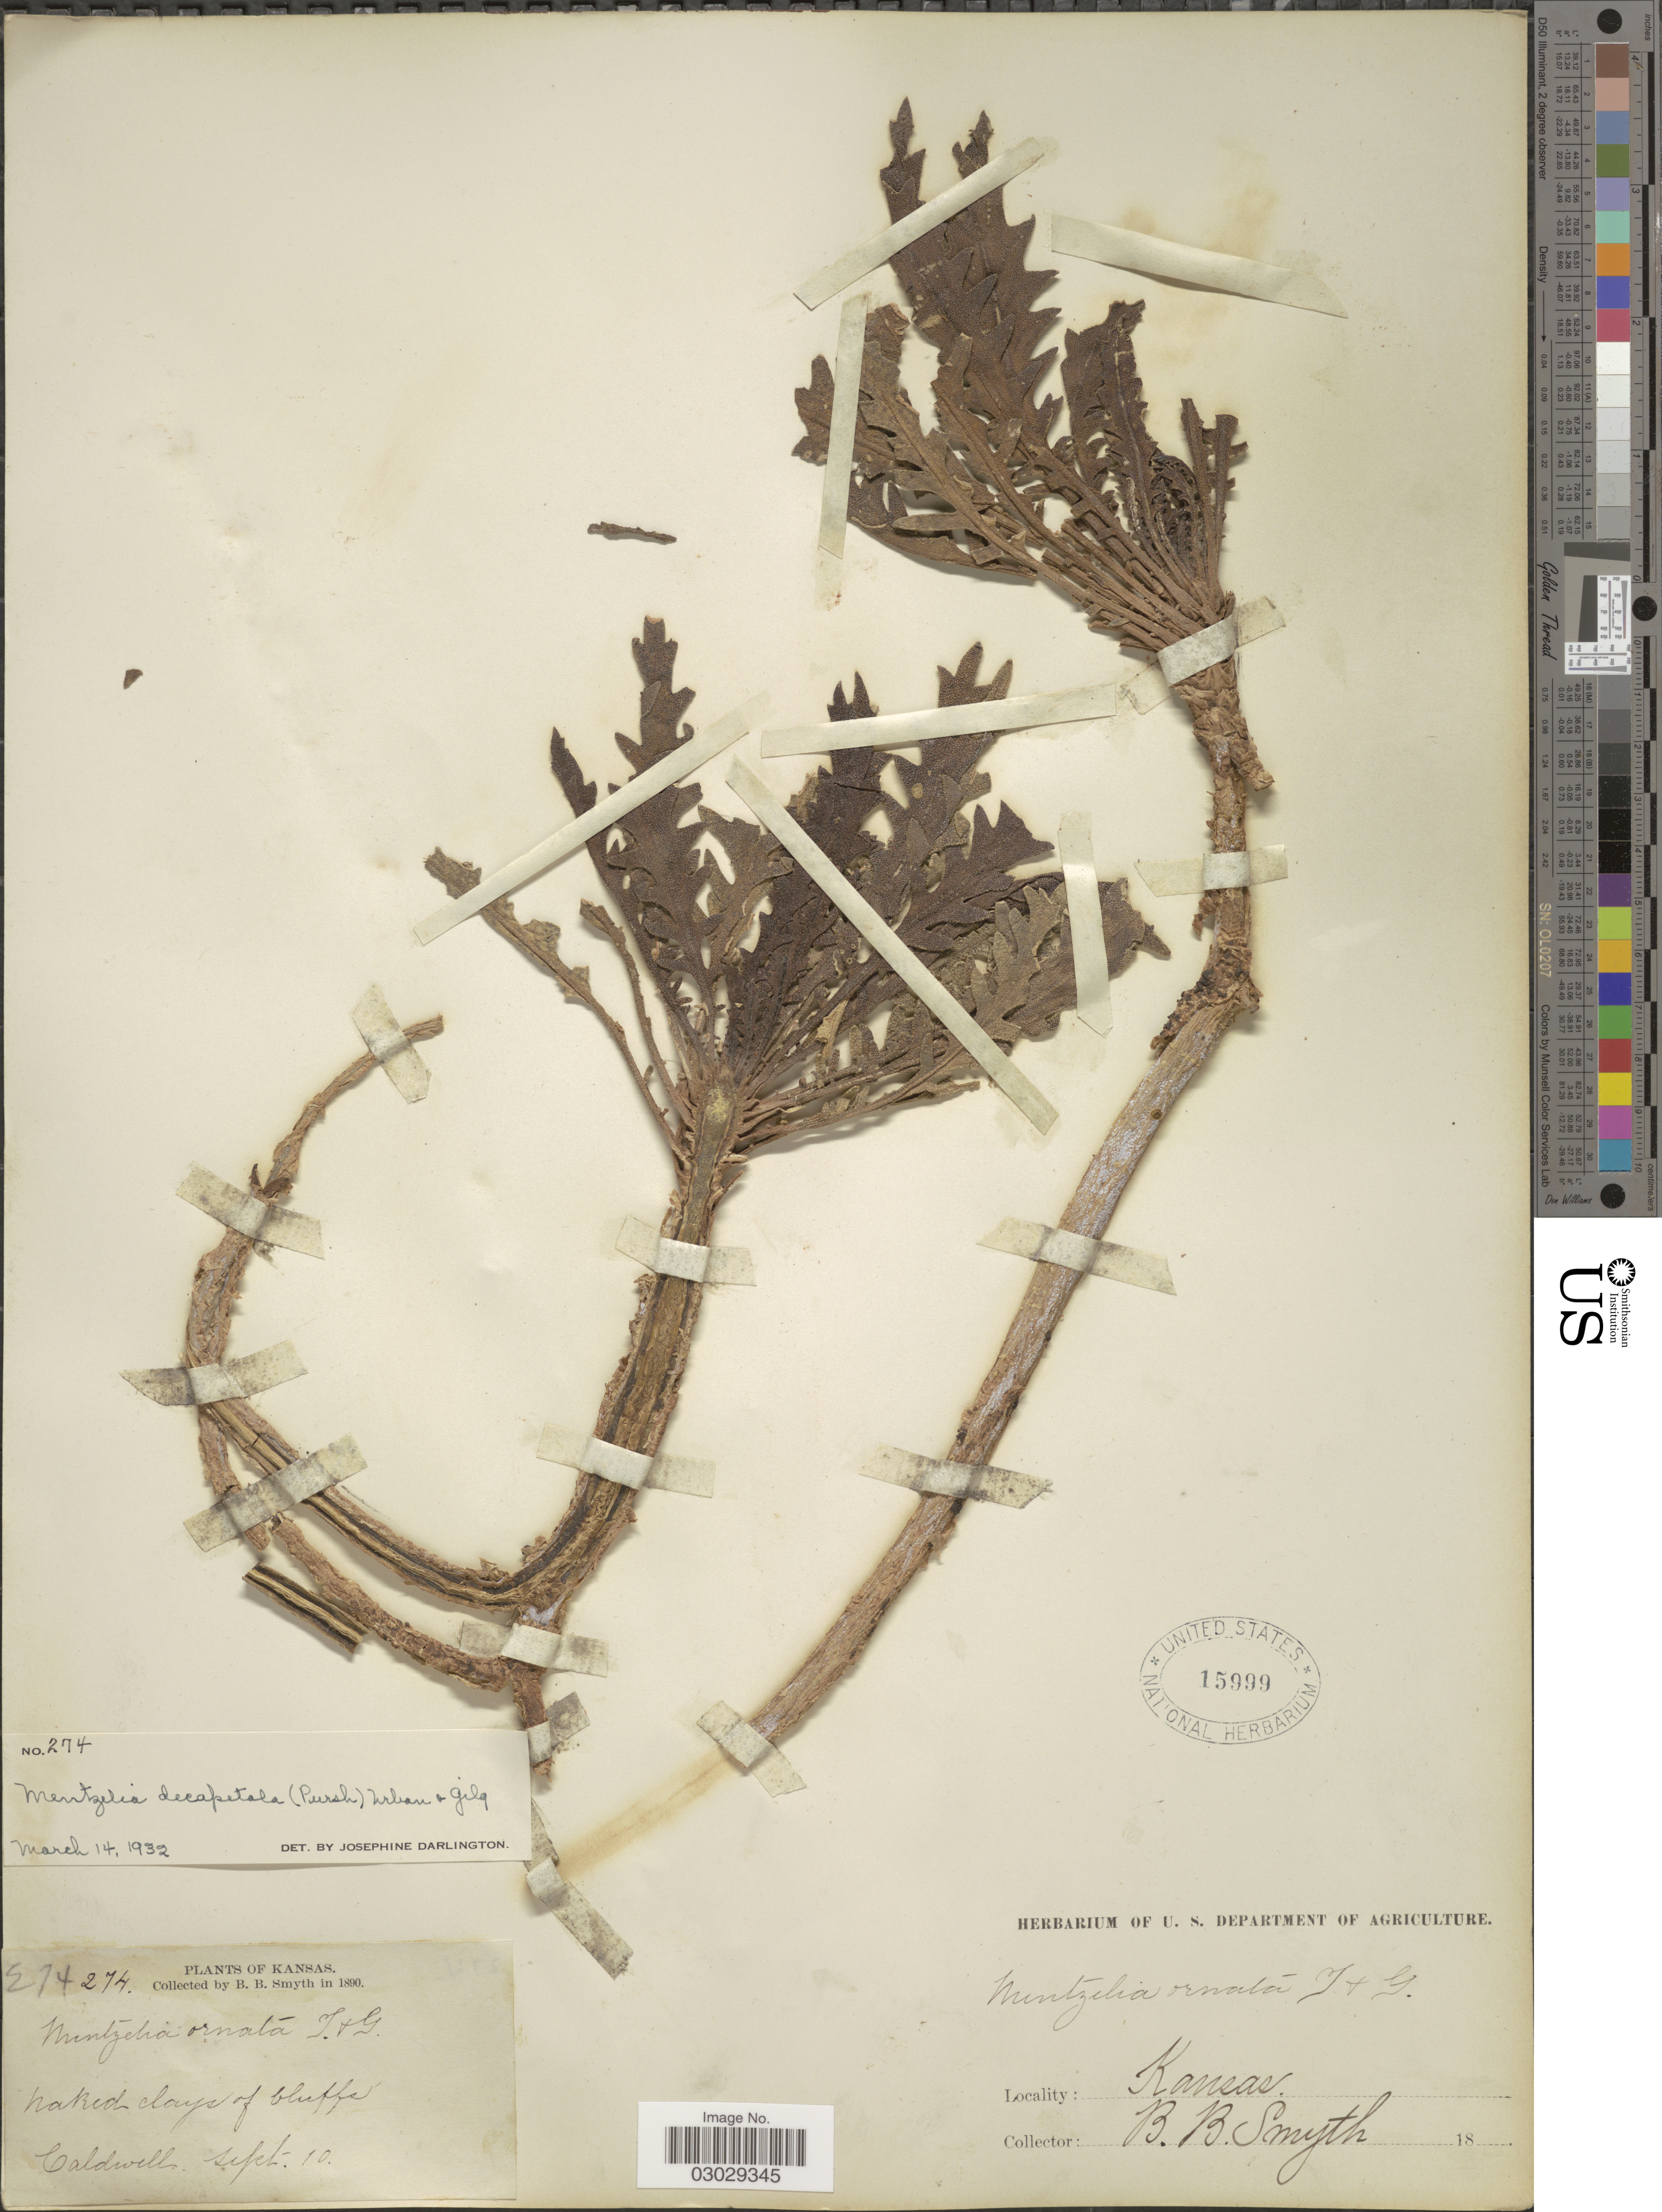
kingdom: Plantae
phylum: Tracheophyta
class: Magnoliopsida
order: Cornales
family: Loasaceae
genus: Mentzelia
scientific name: Mentzelia decapetala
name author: (Sims) Urb.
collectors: B. Smyth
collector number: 274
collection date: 1890-09-10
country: United States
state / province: Kansas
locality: Caldwell.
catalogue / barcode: US 15999